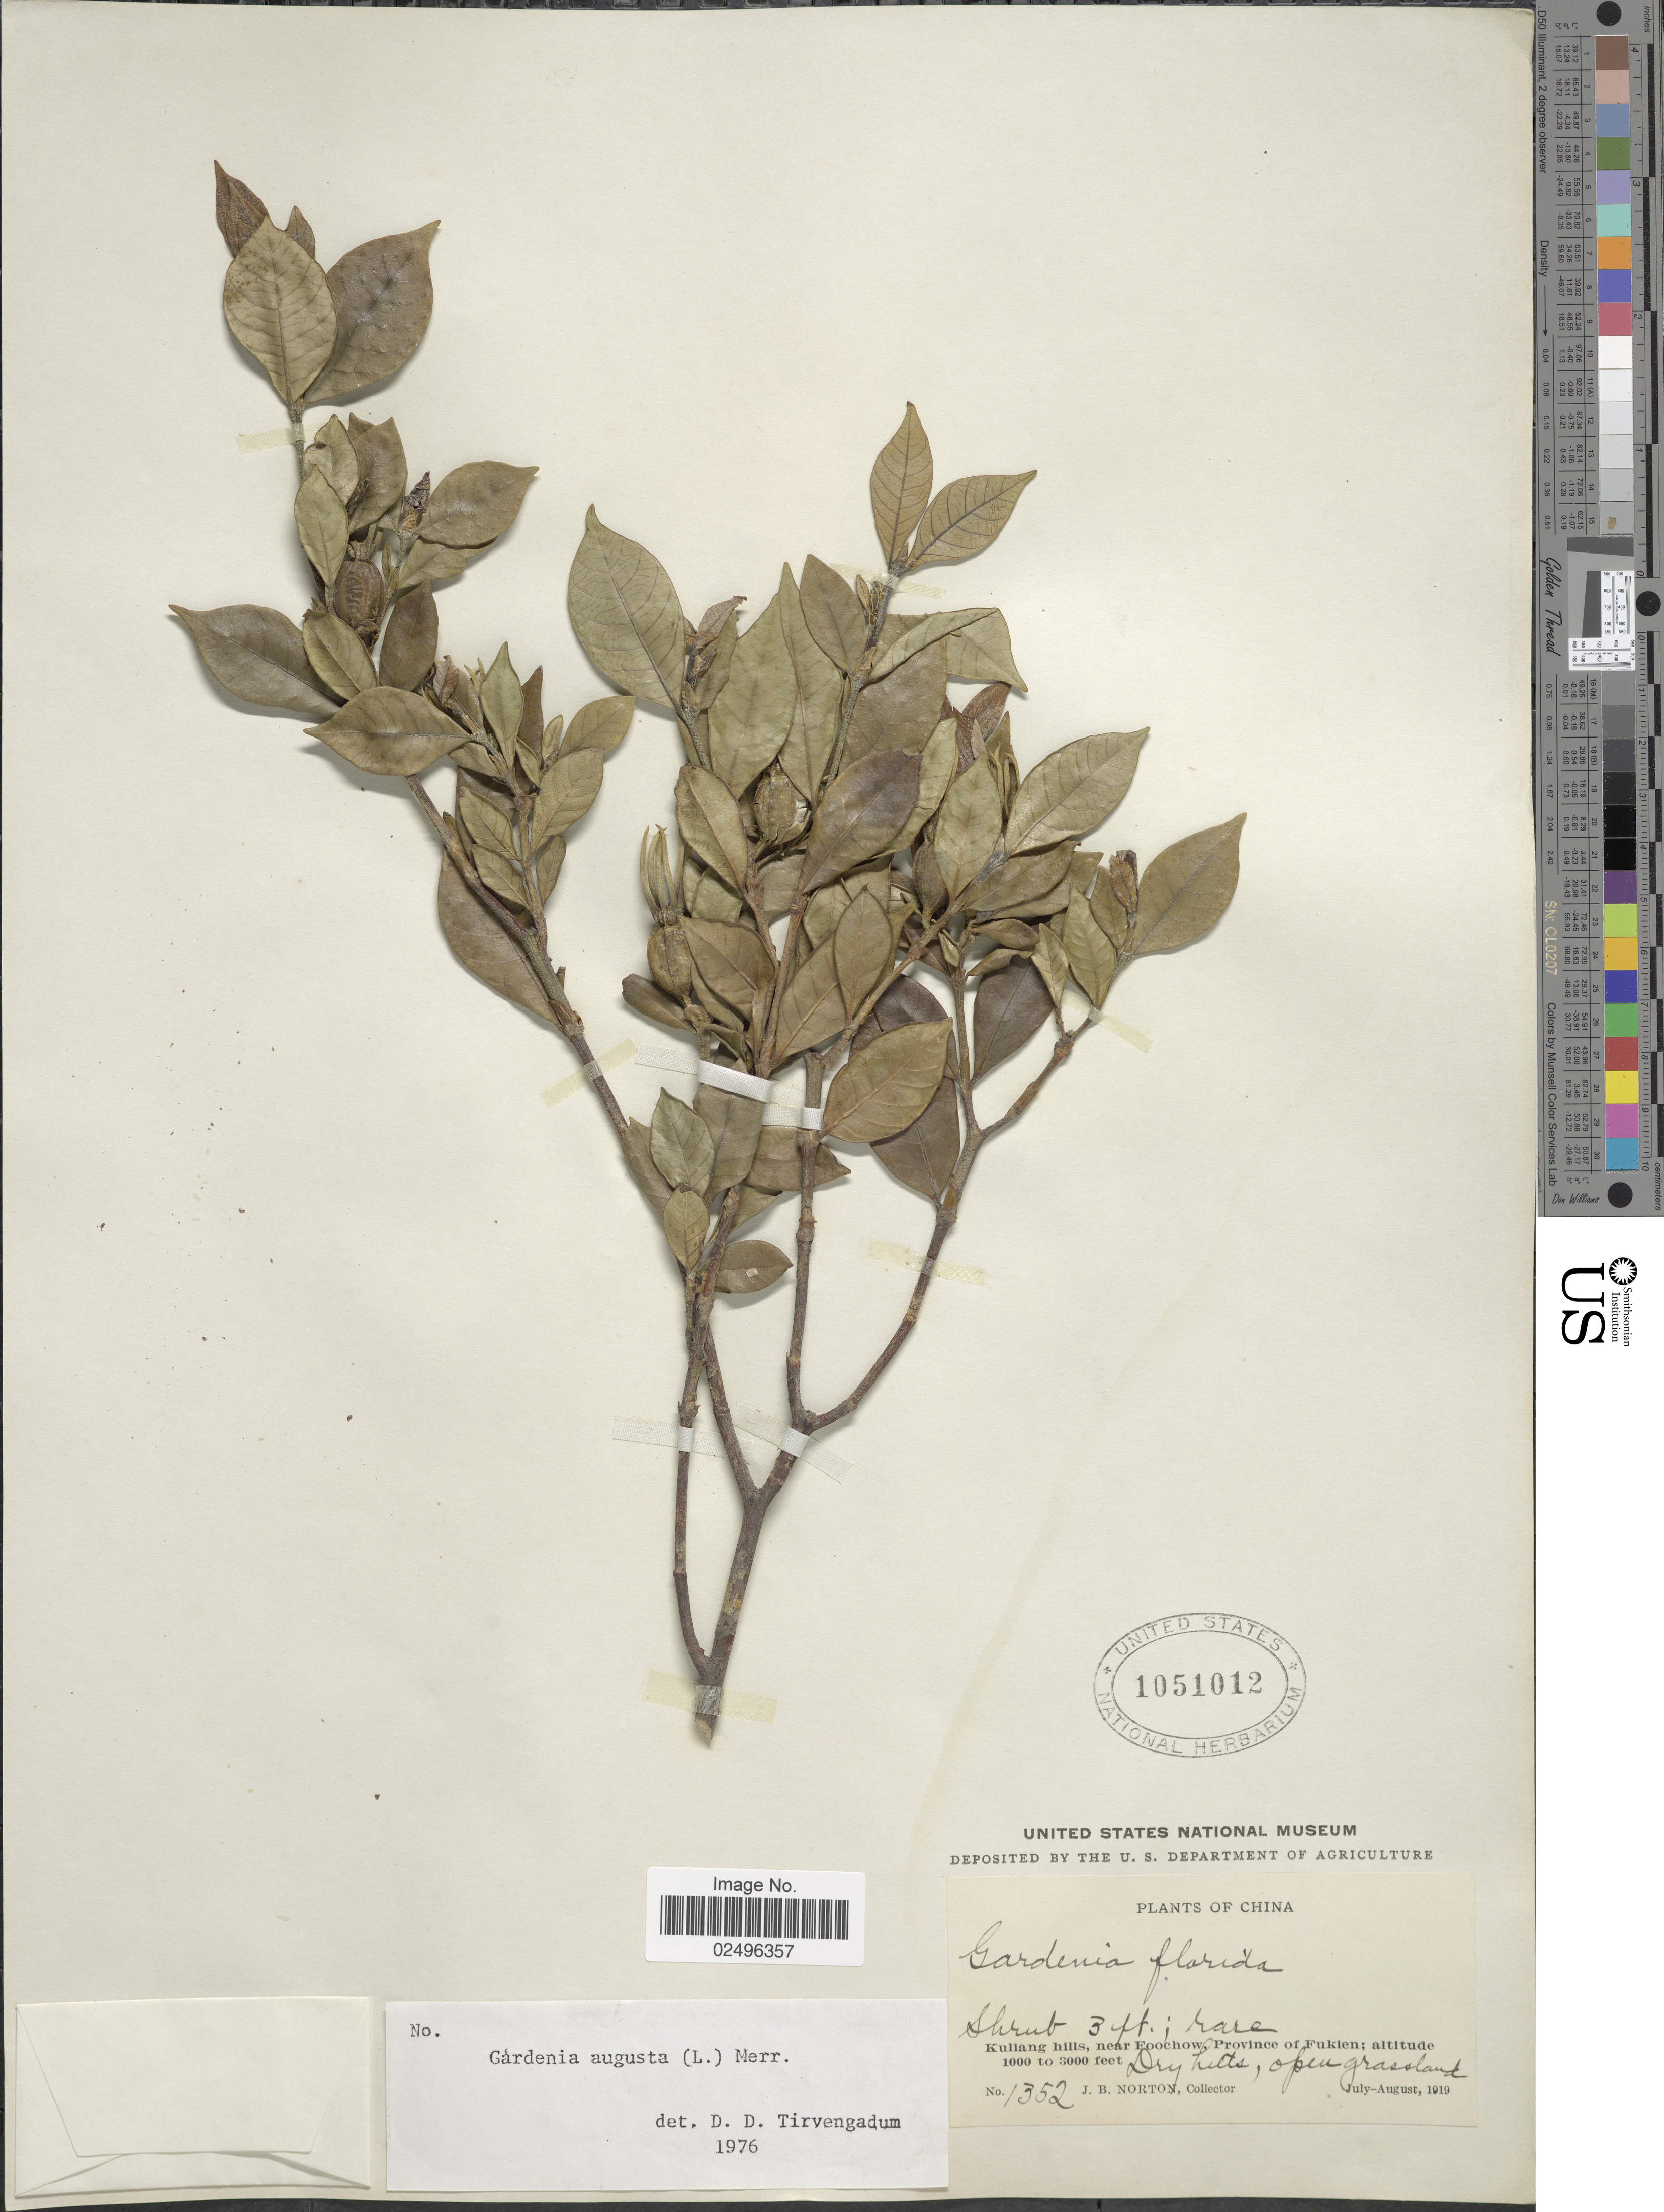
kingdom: Plantae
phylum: Tracheophyta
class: Magnoliopsida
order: Gentianales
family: Rubiaceae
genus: Gardenia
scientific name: Gardenia augusta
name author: (L.) Merr.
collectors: J. B. Norton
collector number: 1352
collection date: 1919-07/1919-08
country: China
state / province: Fujian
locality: Kuliang hills, near Foochow. Province of Fukien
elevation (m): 305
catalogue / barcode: US 1051012